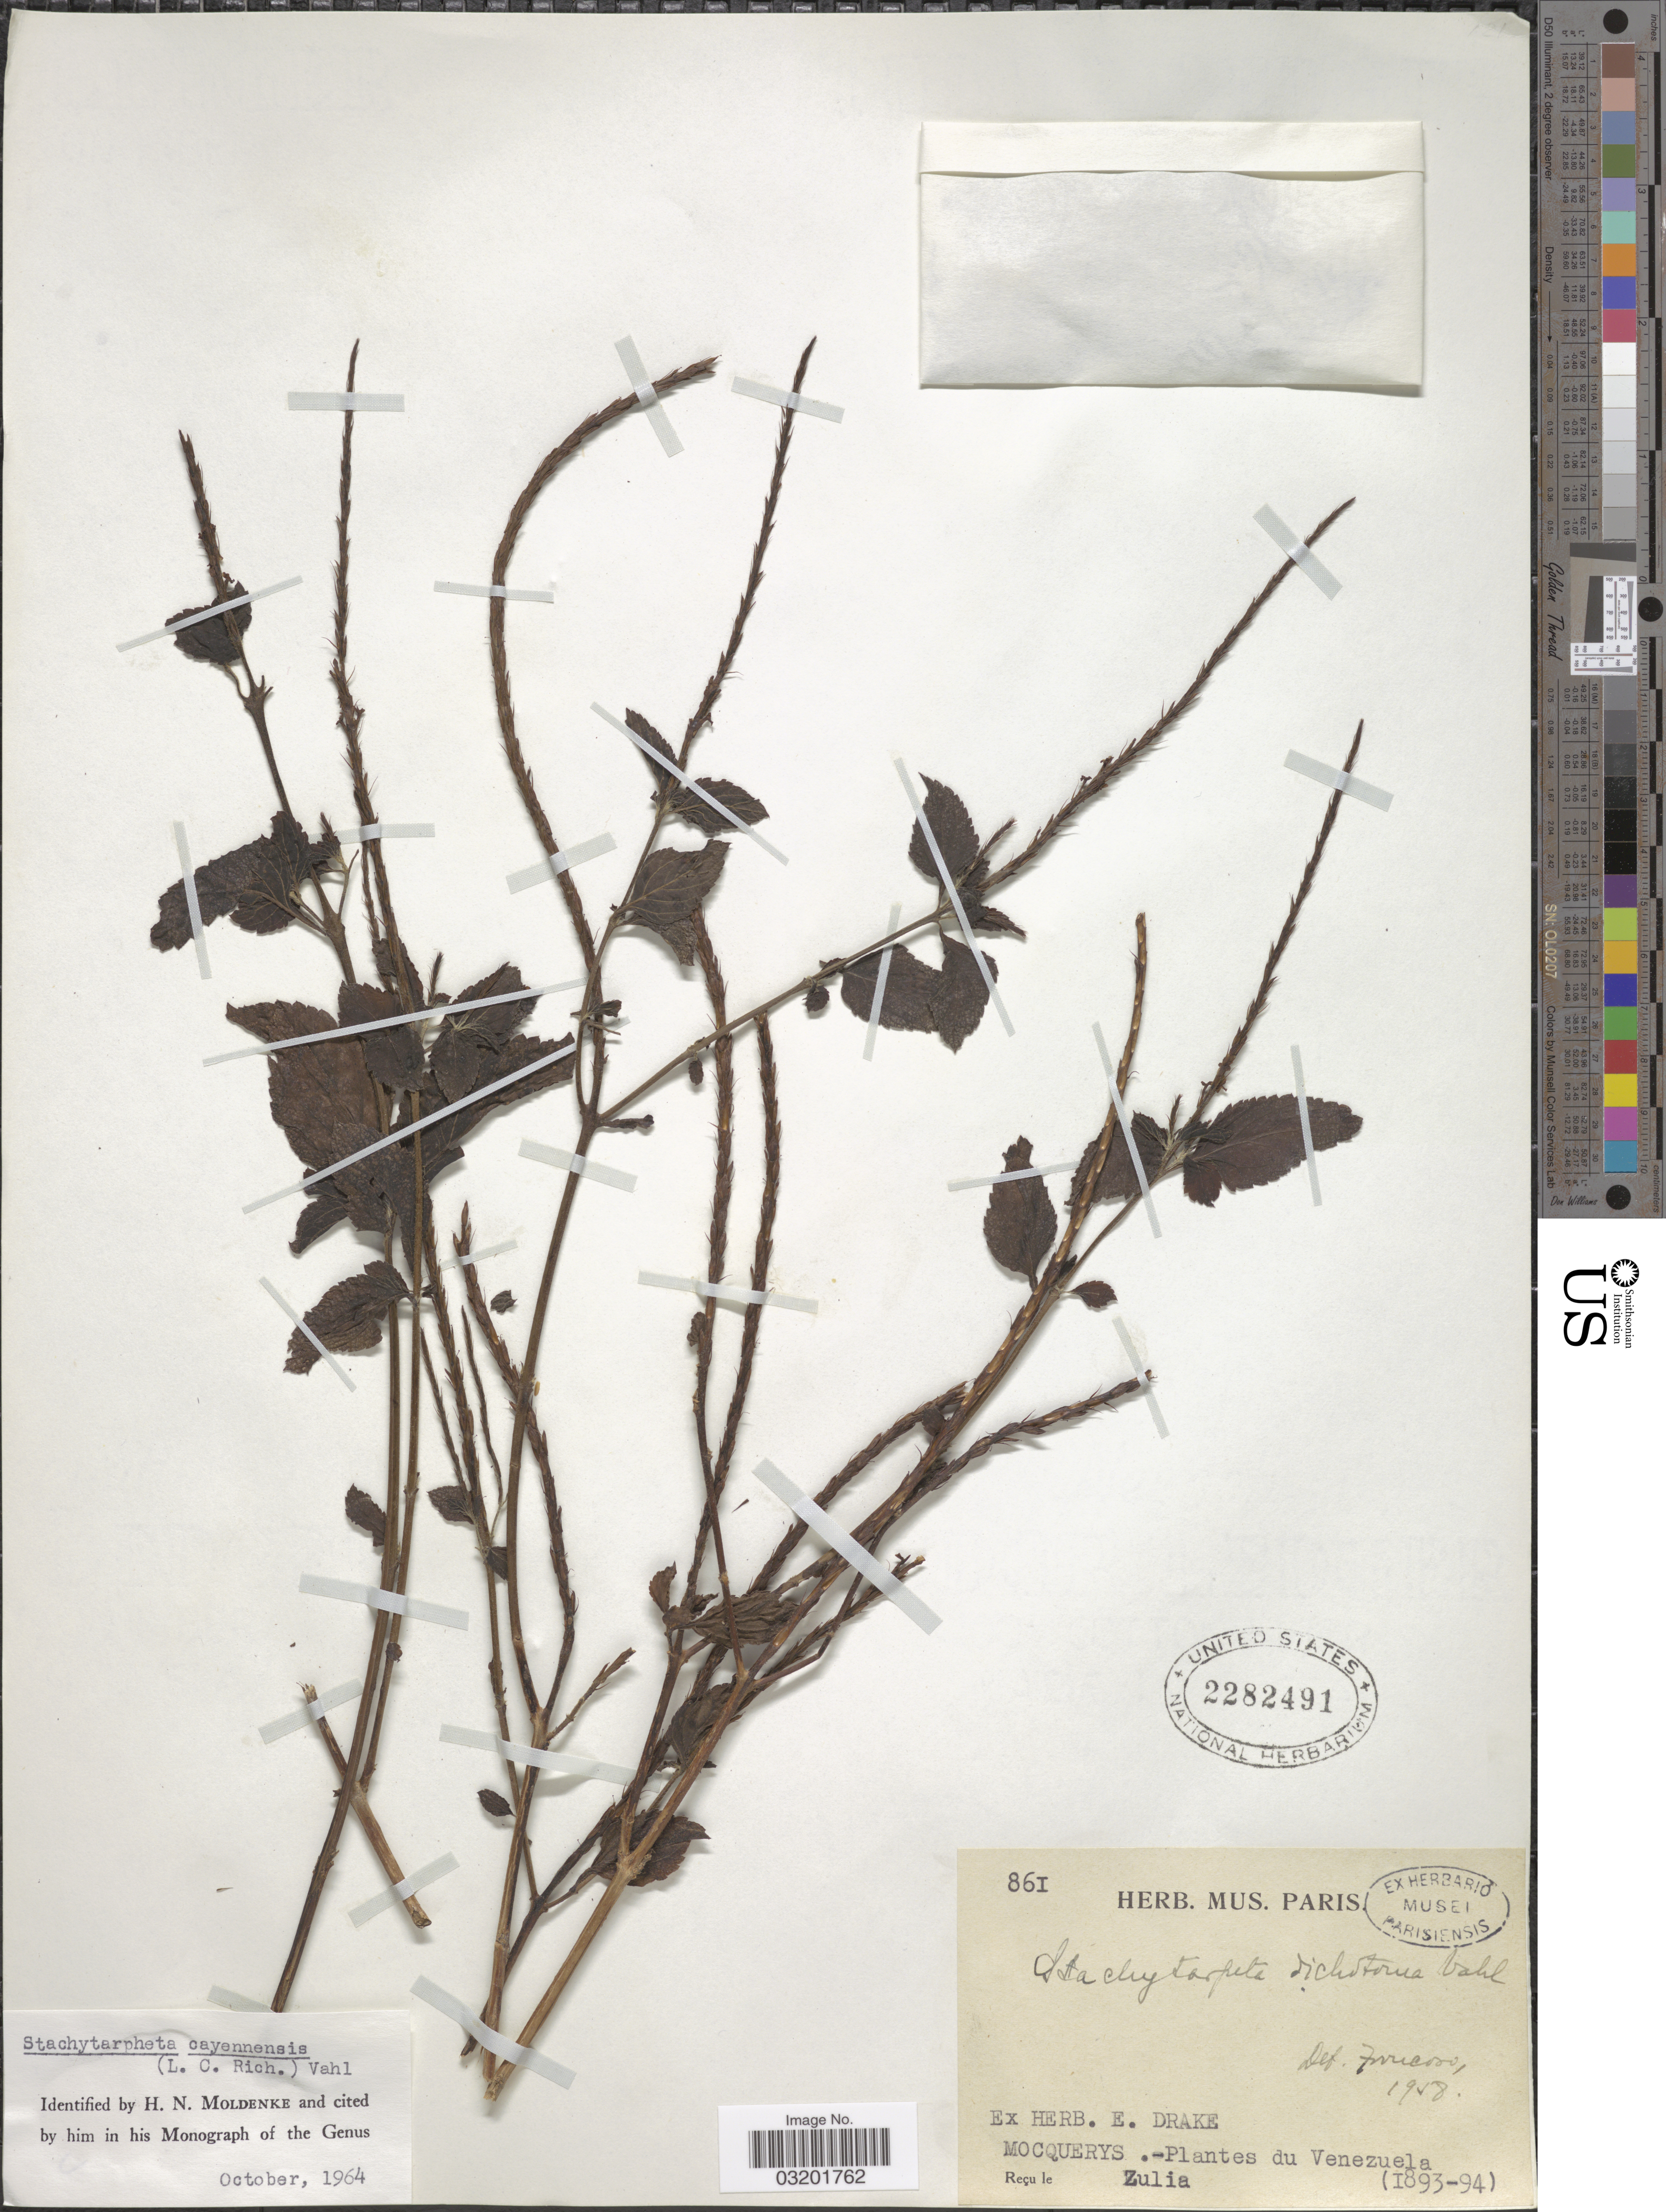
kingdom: Plantae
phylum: Tracheophyta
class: Magnoliopsida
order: Lamiales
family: Verbenaceae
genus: Stachytarpheta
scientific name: Stachytarpheta cayennensis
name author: (Rich.) Vahl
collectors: A. Mocquerys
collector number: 861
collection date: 1893/1894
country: Venezuela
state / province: Zulia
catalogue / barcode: US 2282491